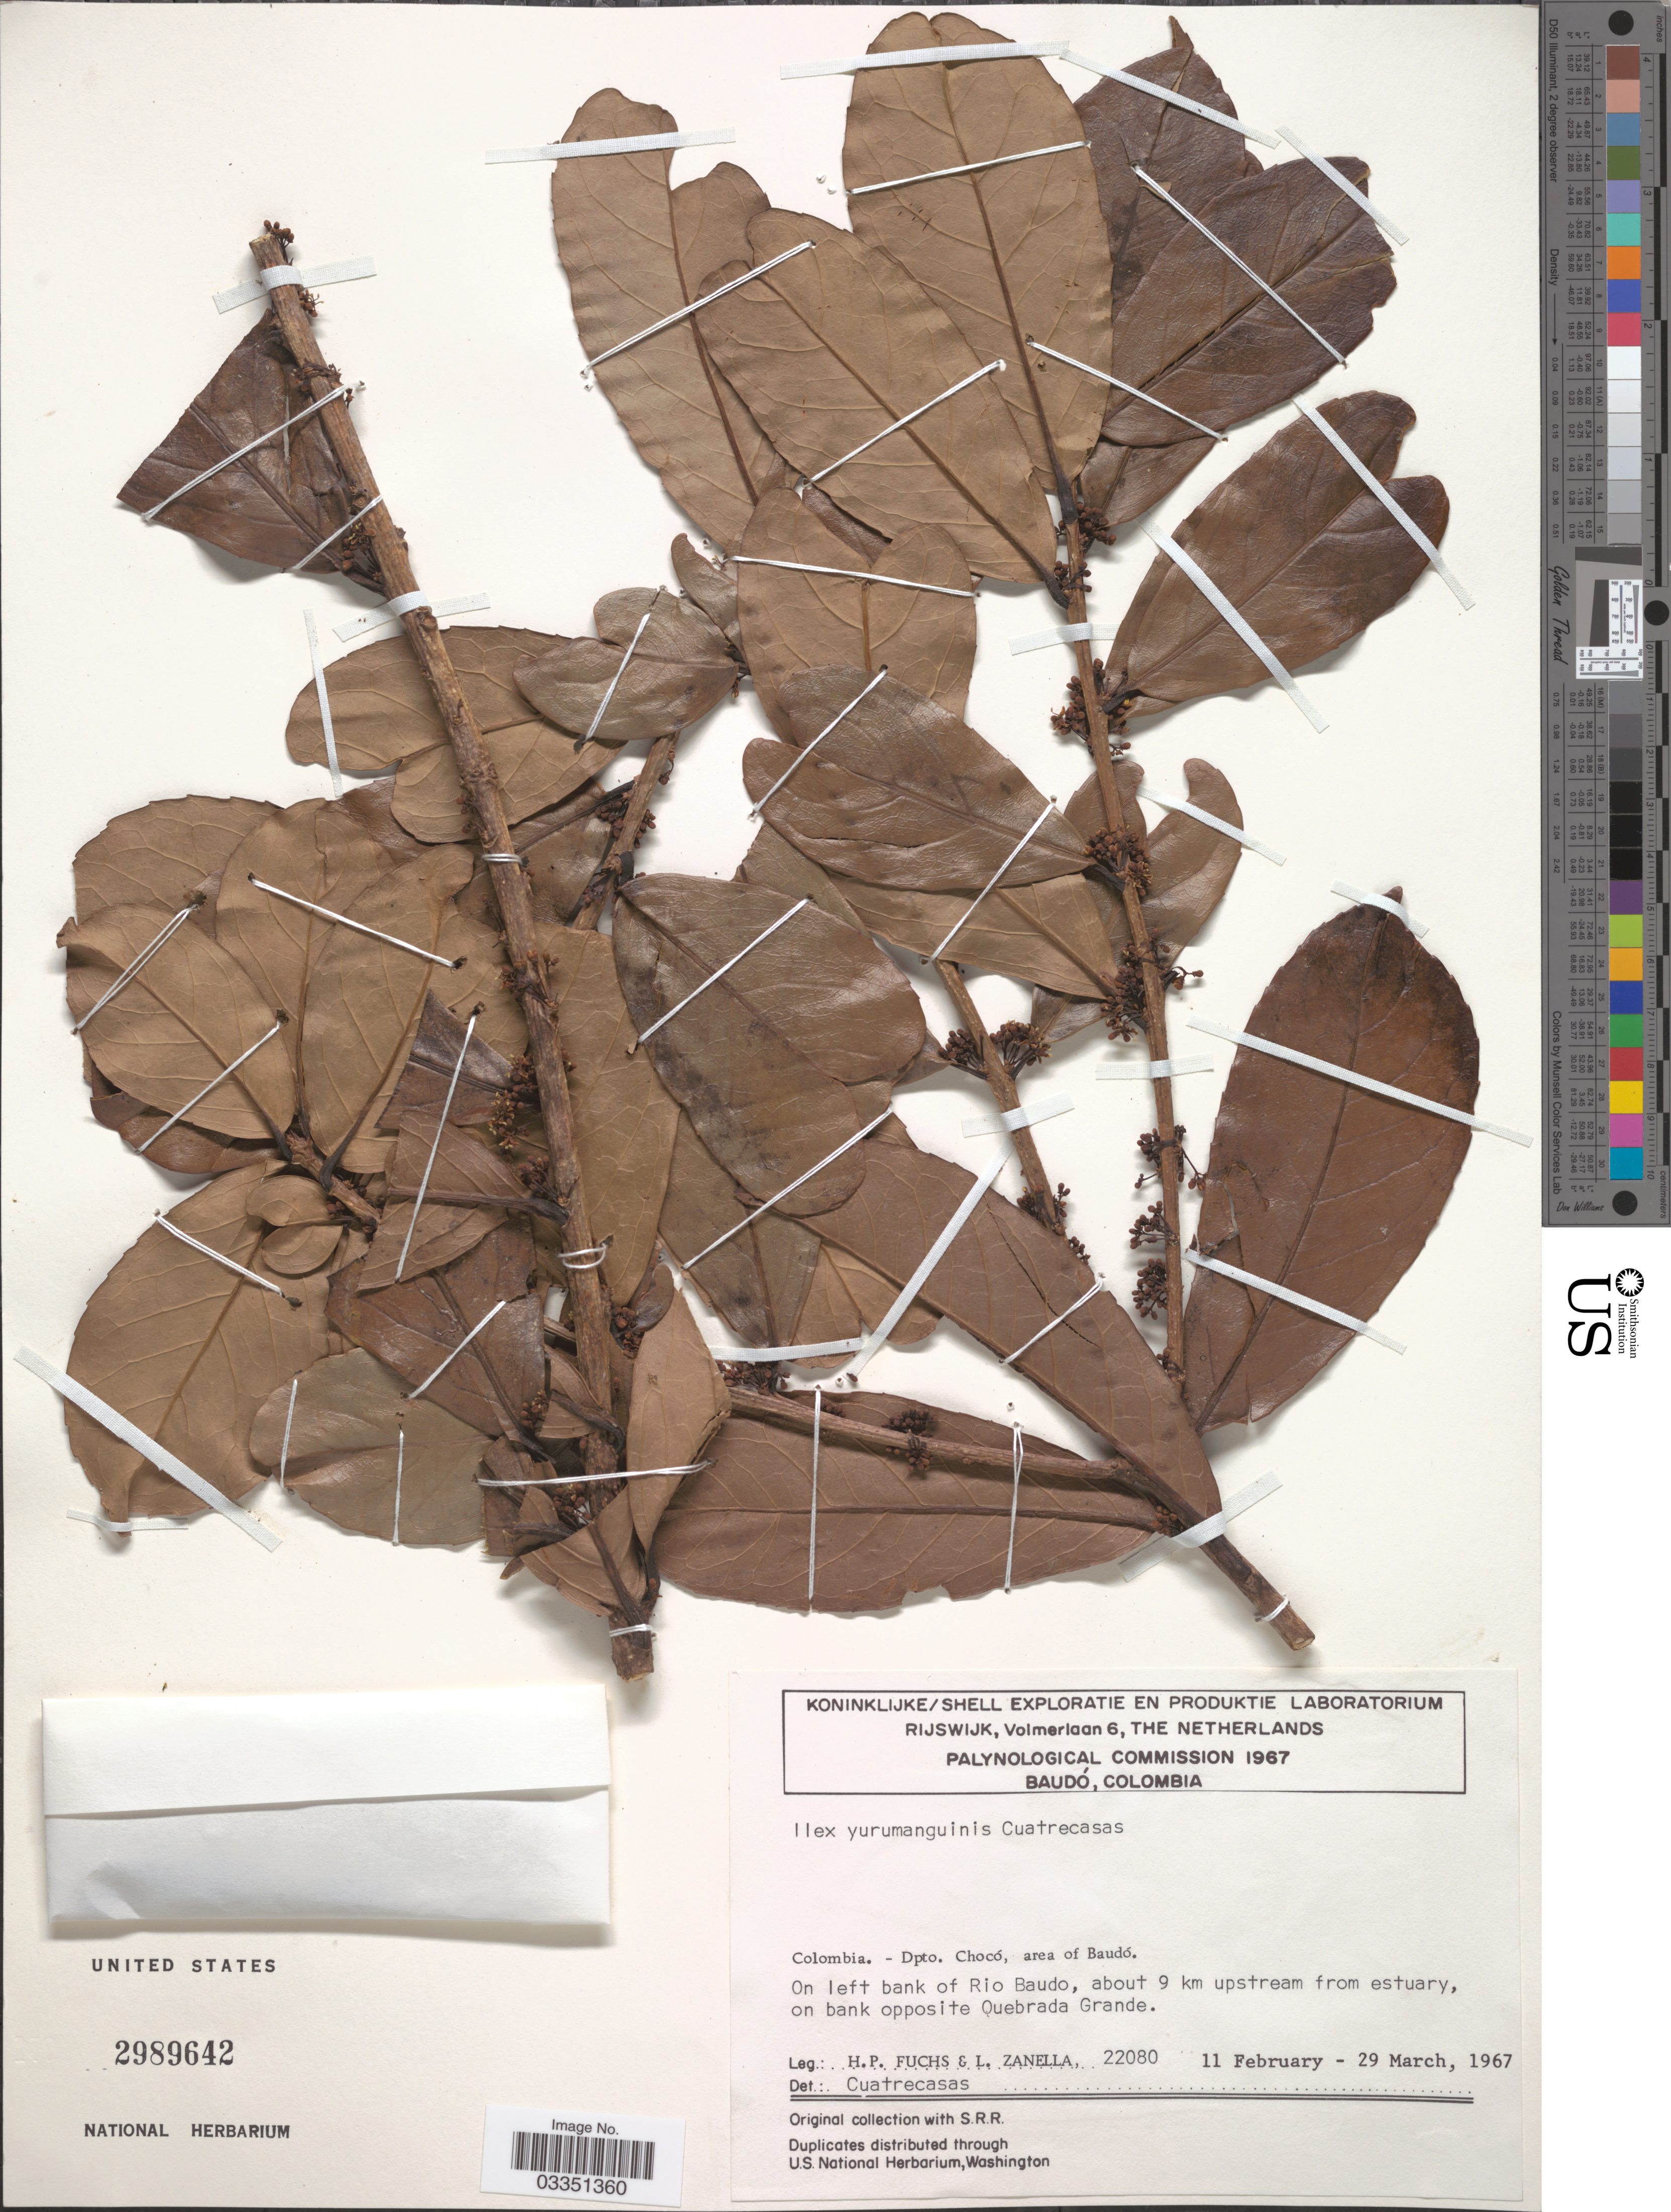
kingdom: Plantae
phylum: Tracheophyta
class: Magnoliopsida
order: Aquifoliales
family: Aquifoliaceae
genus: Ilex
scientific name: Ilex yurumanguinis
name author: Cuatrec.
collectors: H. P. Fuchs & L. Zanella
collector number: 22080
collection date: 1967-02-11/1967-03-29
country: Colombia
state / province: Chocó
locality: Dpto. Chocó, area of Baudó. On left bank of Rio Baudo, about 9 km upstream from estuary, on bank opposite Quebrada Grande.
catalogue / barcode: US 2989642